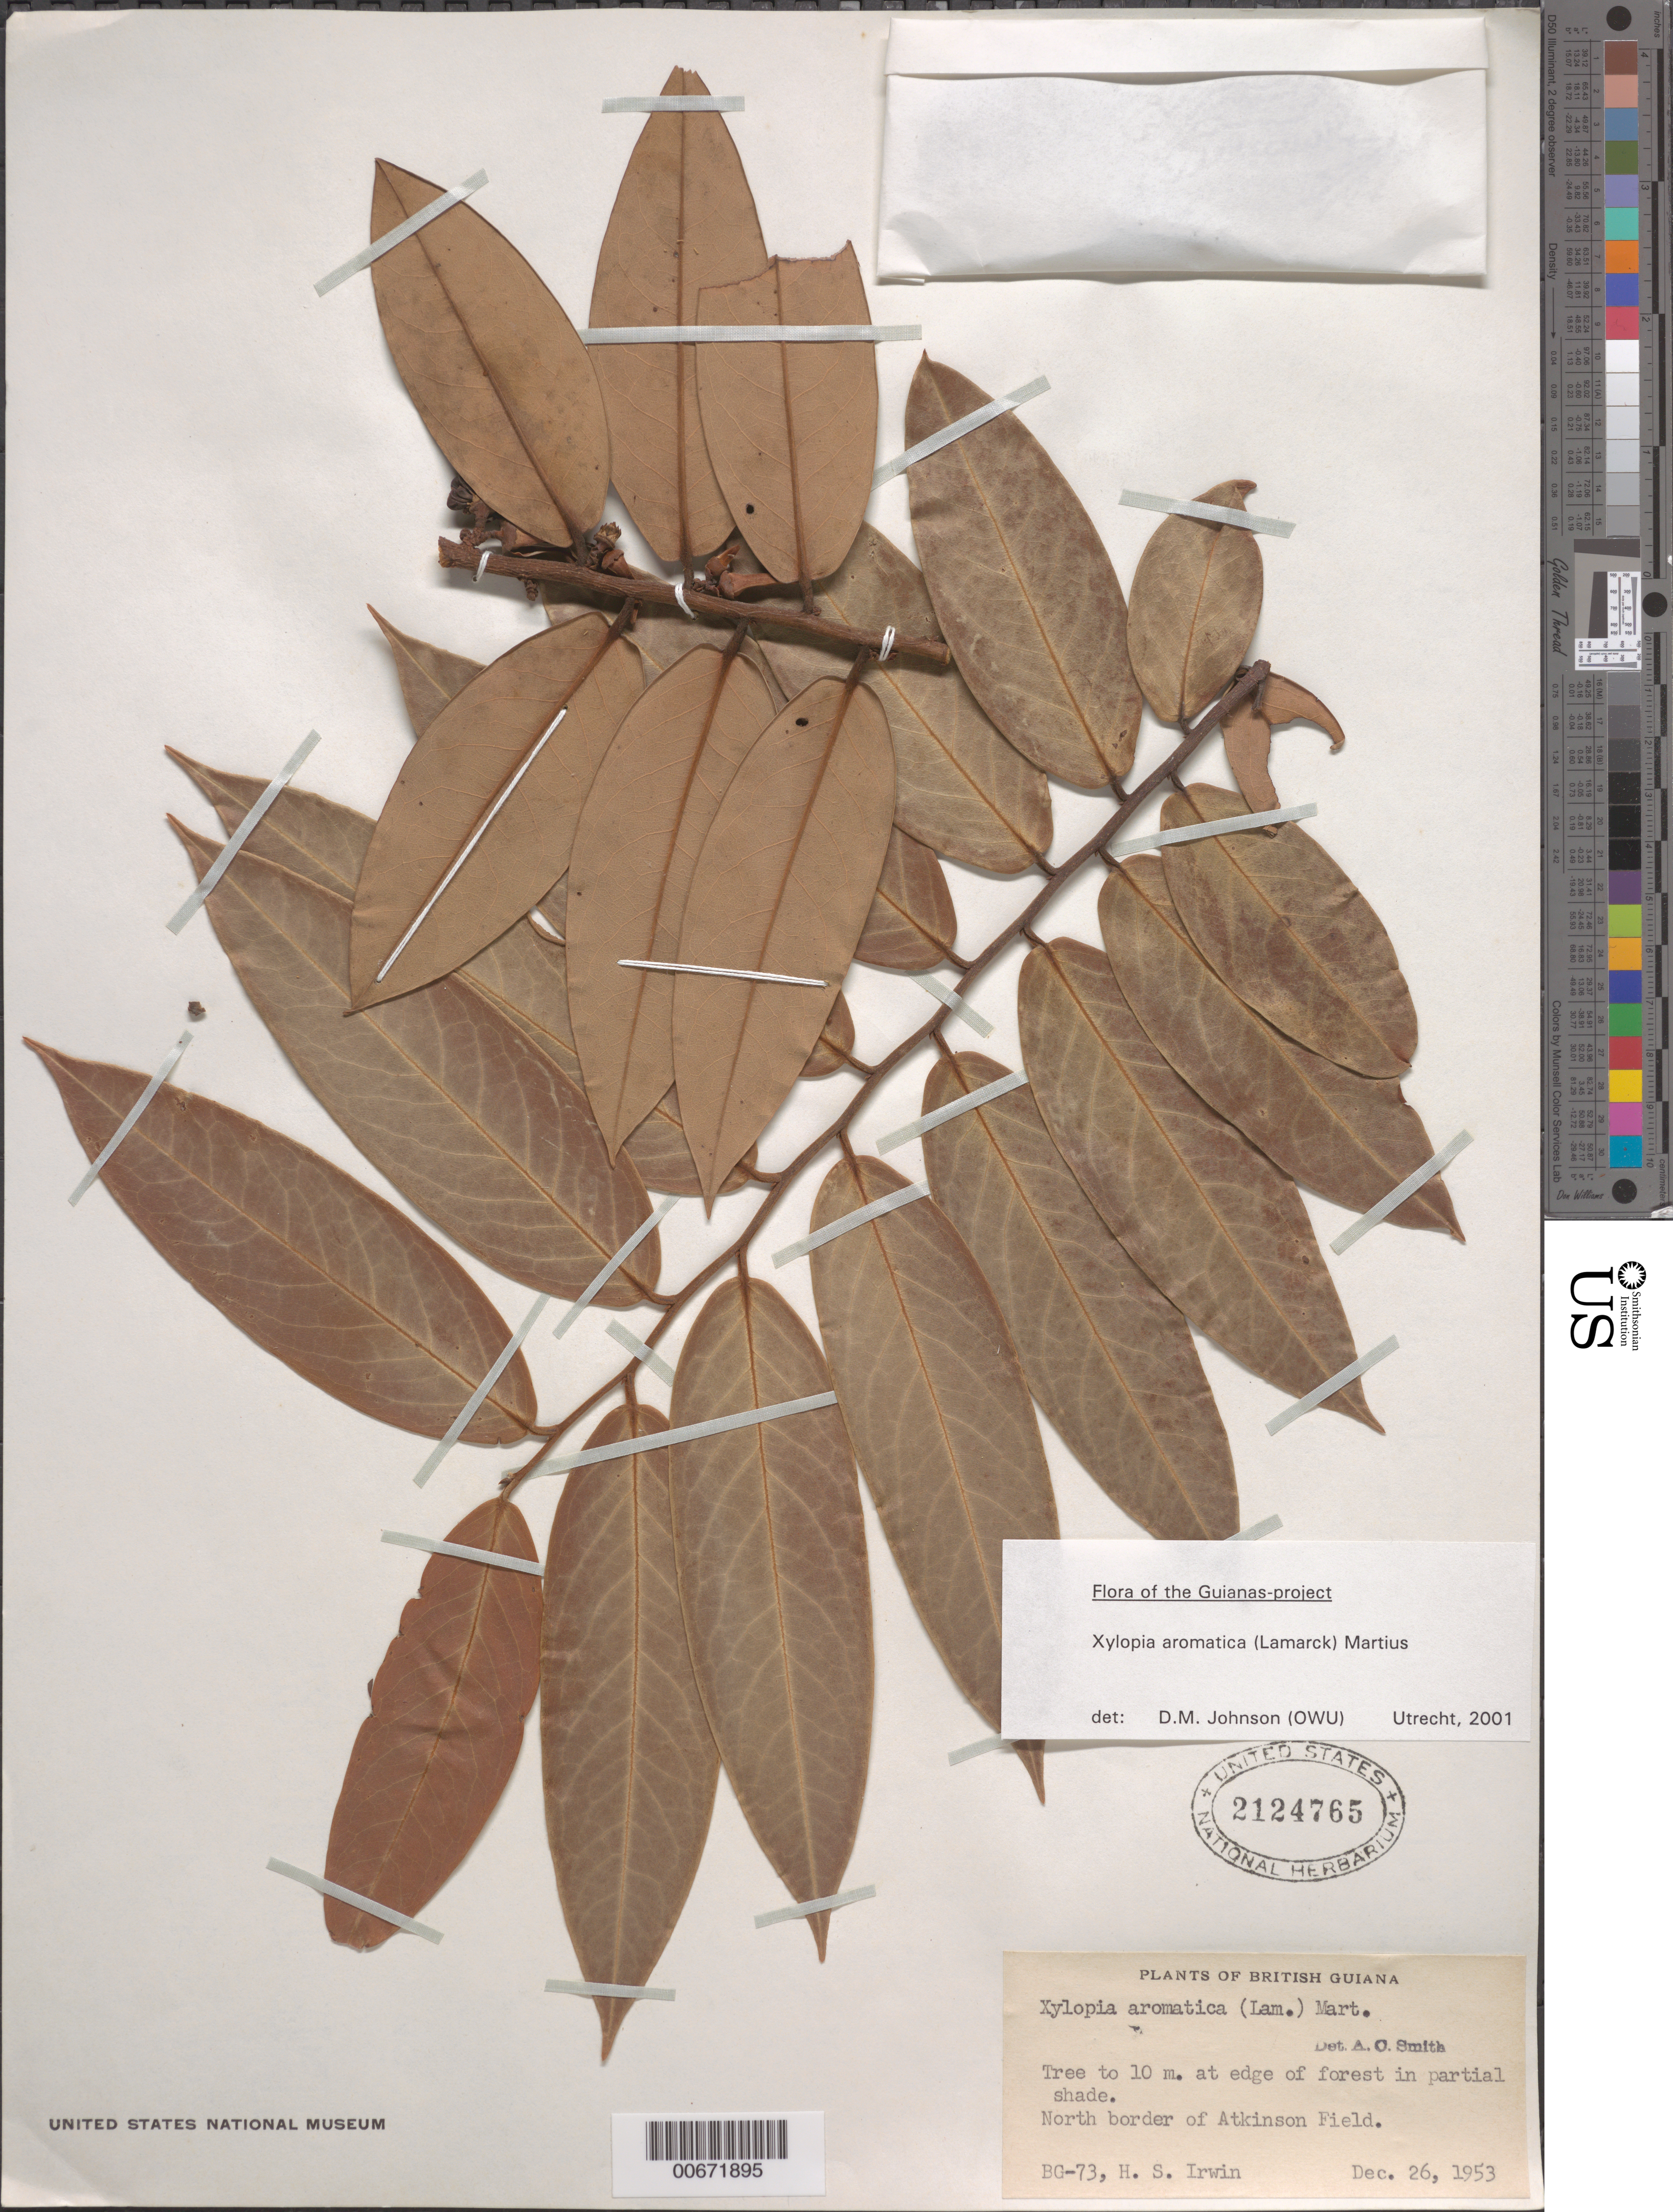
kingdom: Plantae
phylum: Tracheophyta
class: Magnoliopsida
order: Magnoliales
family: Annonaceae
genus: Xylopia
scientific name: Xylopia aromatica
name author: (Lam.) Mart.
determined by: Johnson, D. M.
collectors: H. Irwin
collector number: BG 73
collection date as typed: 26-Dec-53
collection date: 1953-12-26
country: Guyana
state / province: Demerara-Mahaica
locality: Atkinson Field, N border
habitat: Forest in partial shade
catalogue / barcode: US 2124765